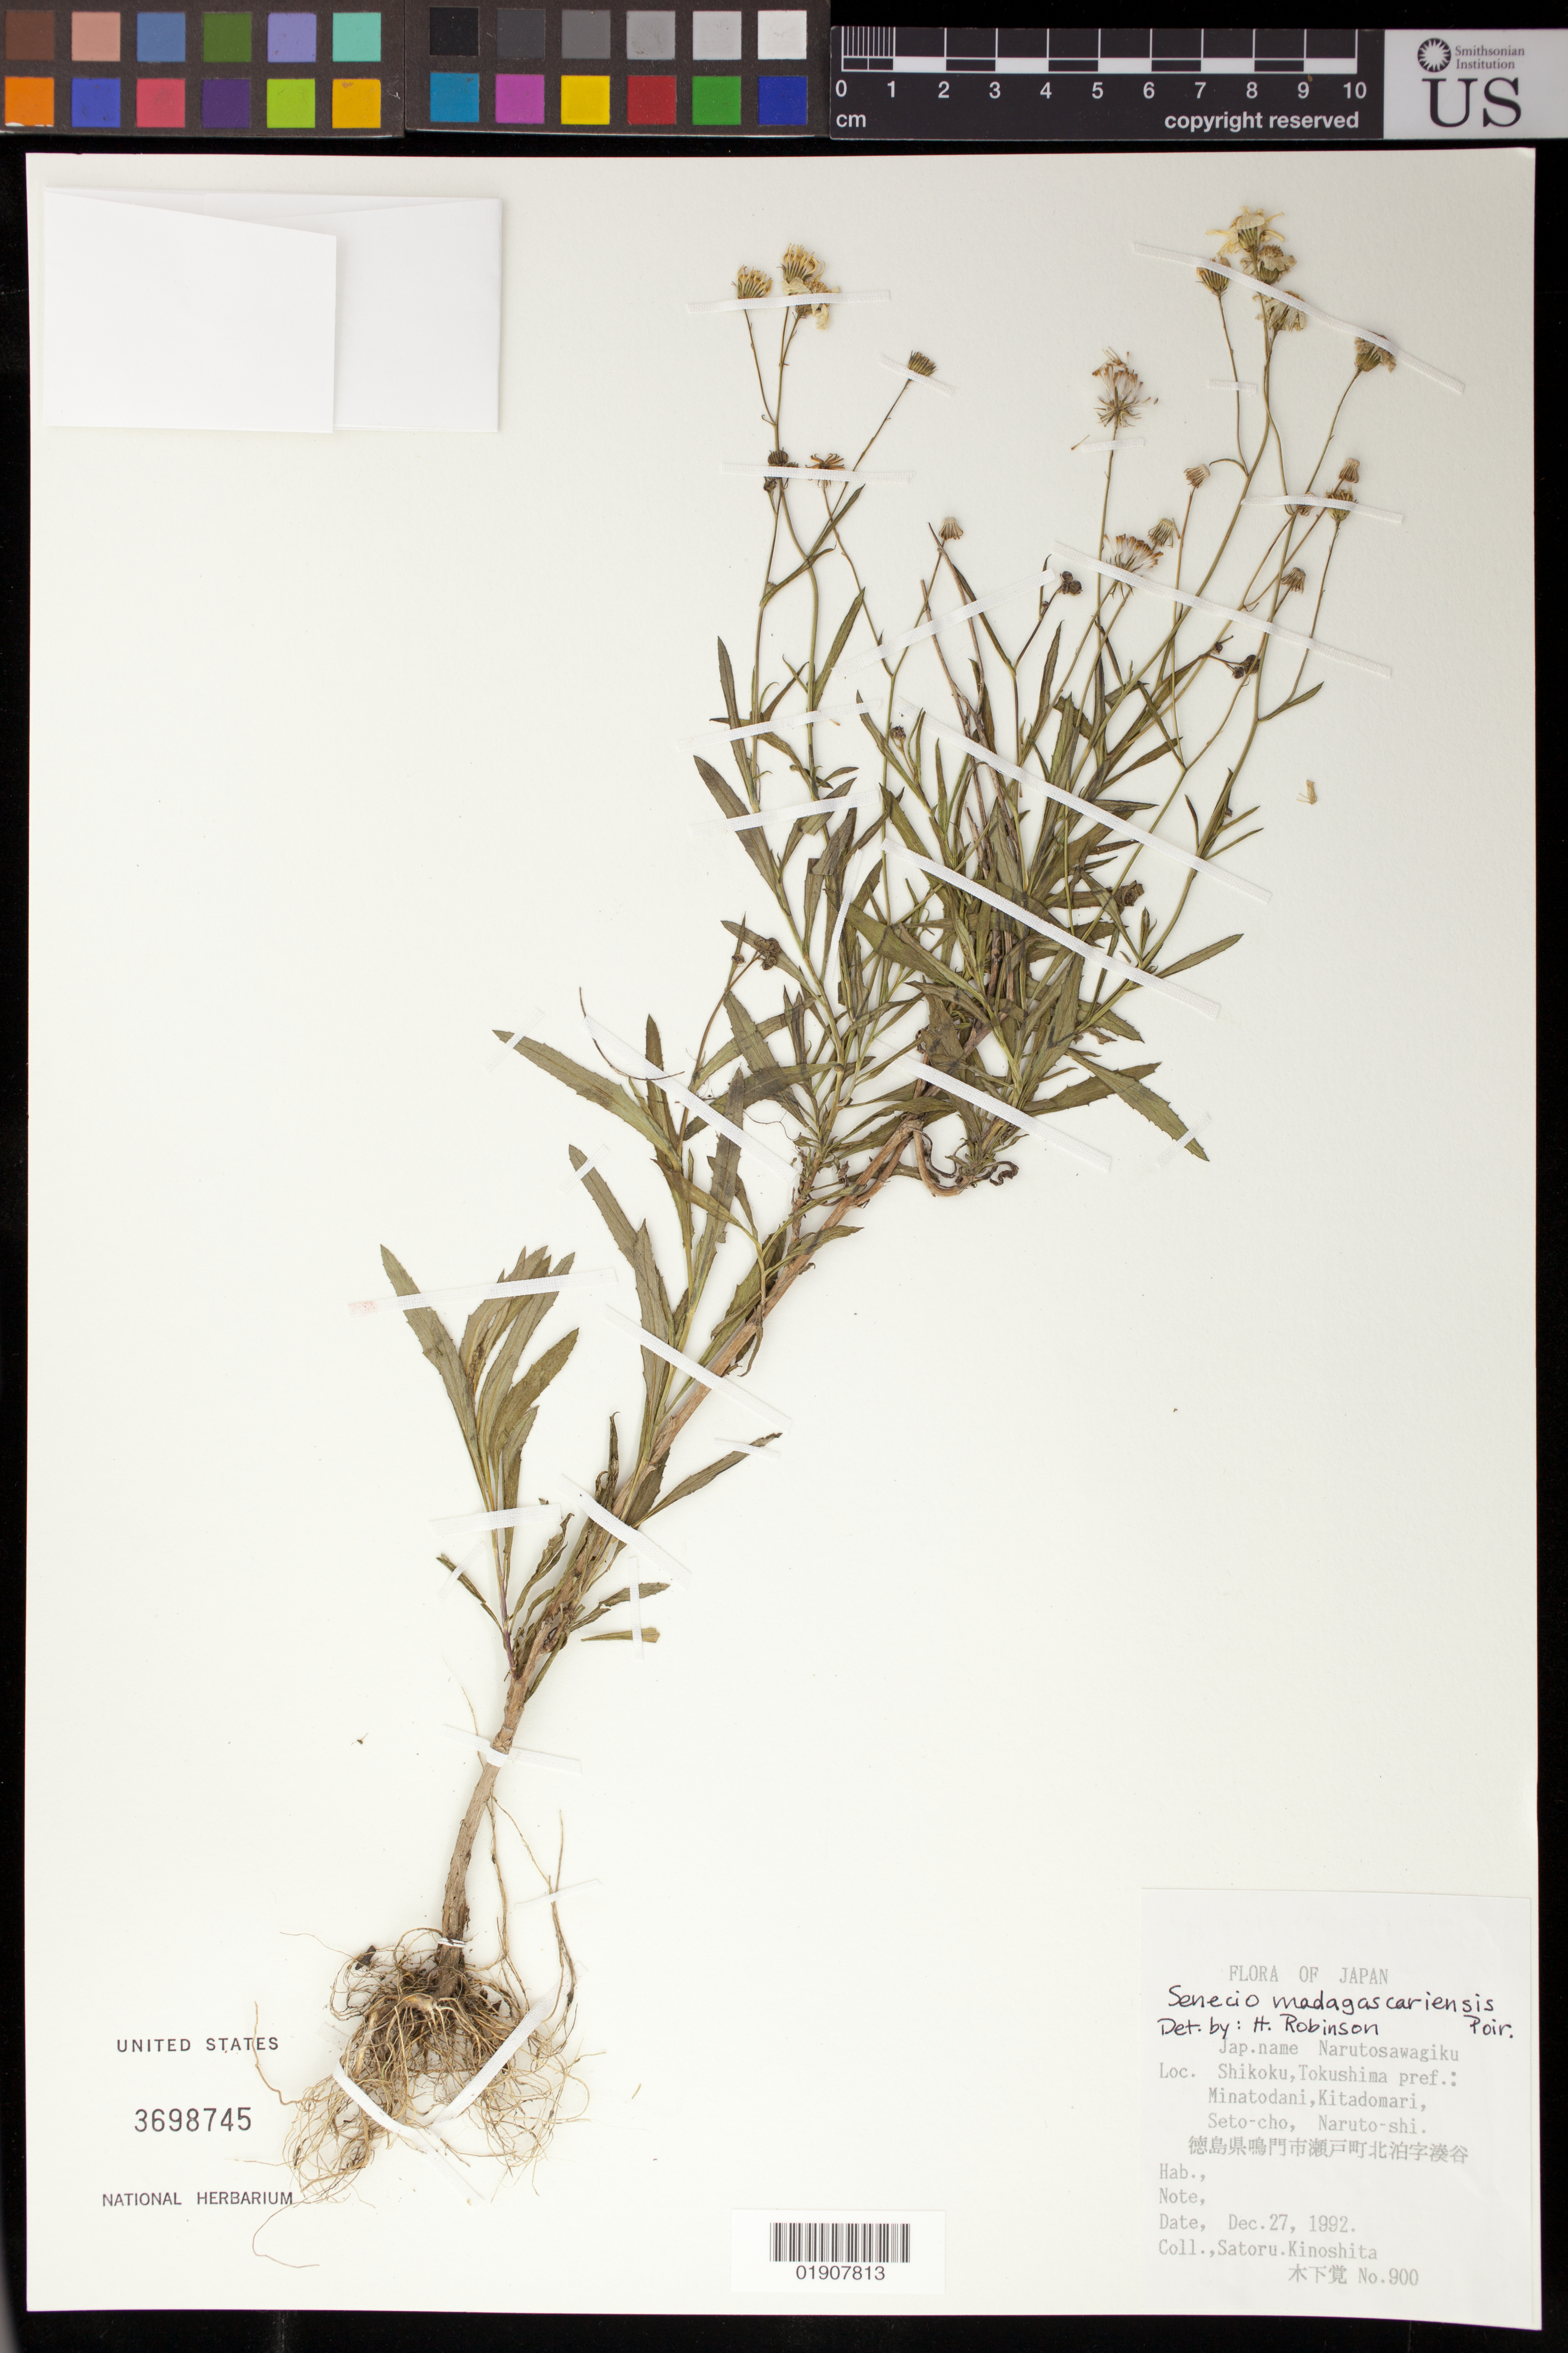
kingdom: Plantae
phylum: Tracheophyta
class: Magnoliopsida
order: Asterales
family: Asteraceae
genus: Senecio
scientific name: Senecio madagascariensis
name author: Poir.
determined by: Robinson, H.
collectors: S. Kinoshita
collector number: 900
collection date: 1992-12-27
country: Japan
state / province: Tokusima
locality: Shikoku, Tokushima Pref.: Minatodani, Kitadomari, Seto-cho, Naruto-shi.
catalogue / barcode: US 3698745